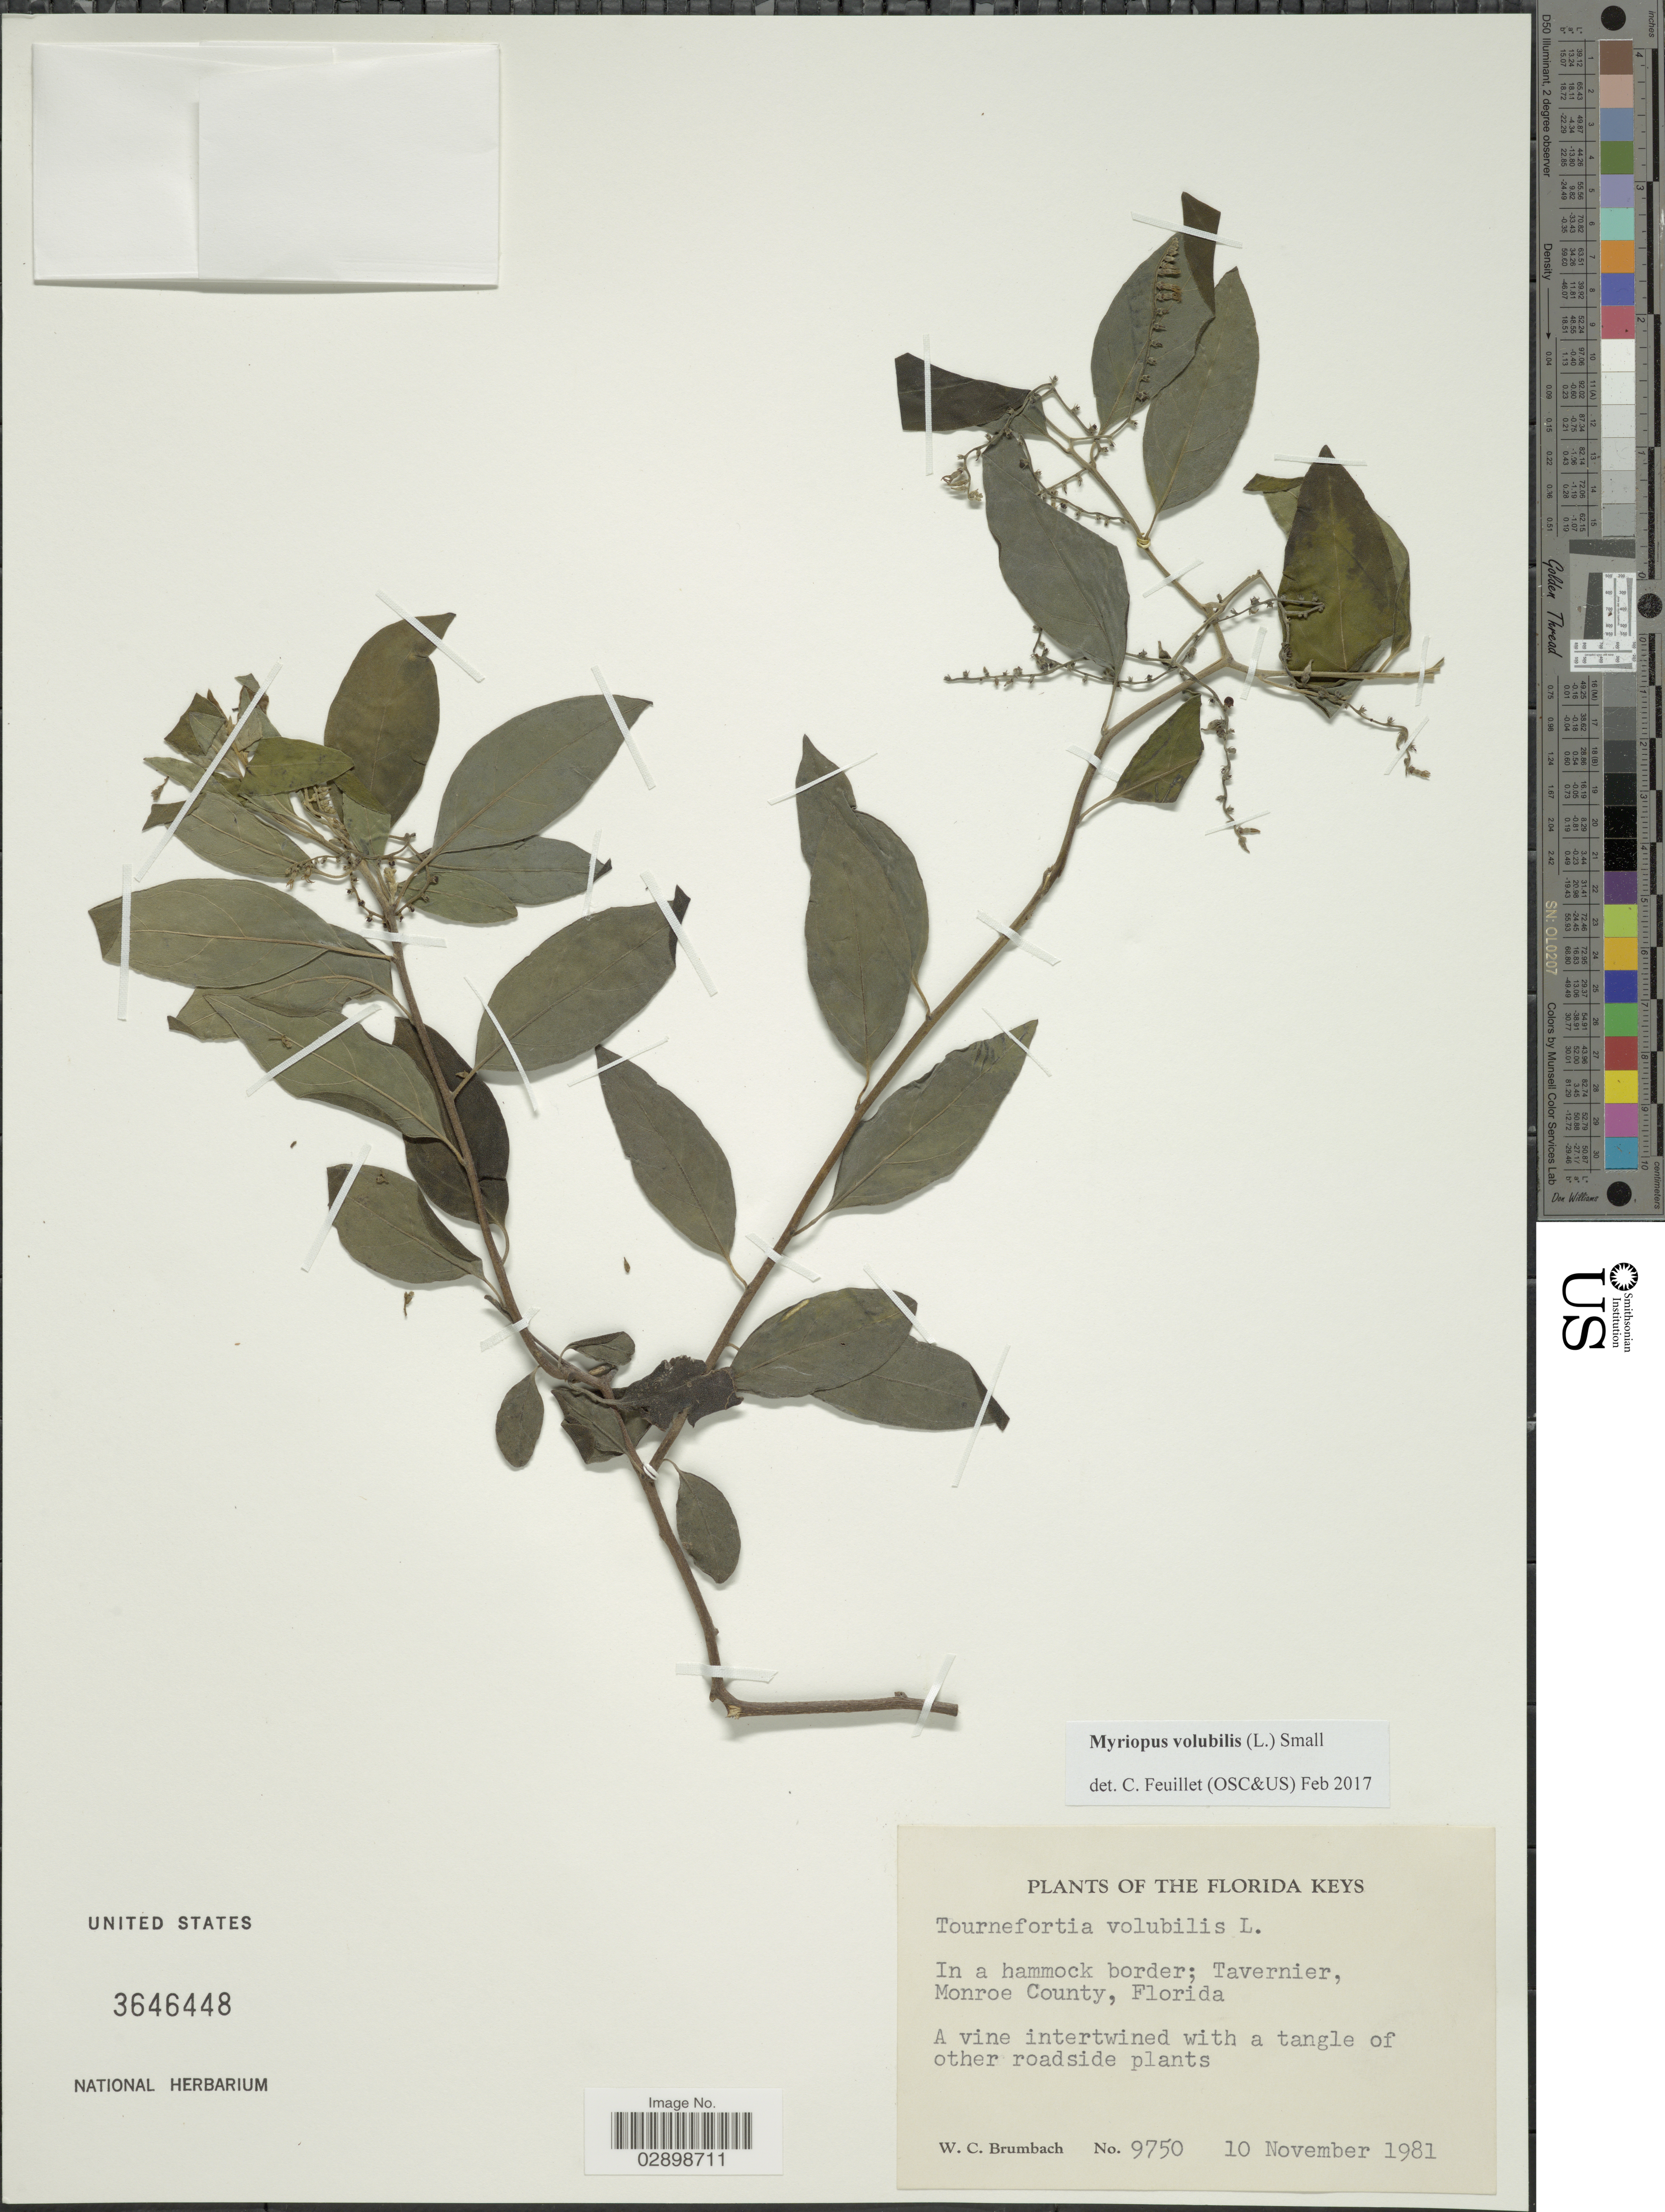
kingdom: Plantae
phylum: Tracheophyta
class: Magnoliopsida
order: Boraginales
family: Heliotropiaceae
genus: Myriopus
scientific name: Myriopus volubilis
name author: (L.) Small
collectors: W. C. Brumbach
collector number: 9750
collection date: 1981-11-10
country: United States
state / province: Florida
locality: Florida Keys. In a hammock border; Tavernier, Monroe County.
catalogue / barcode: US 3646448